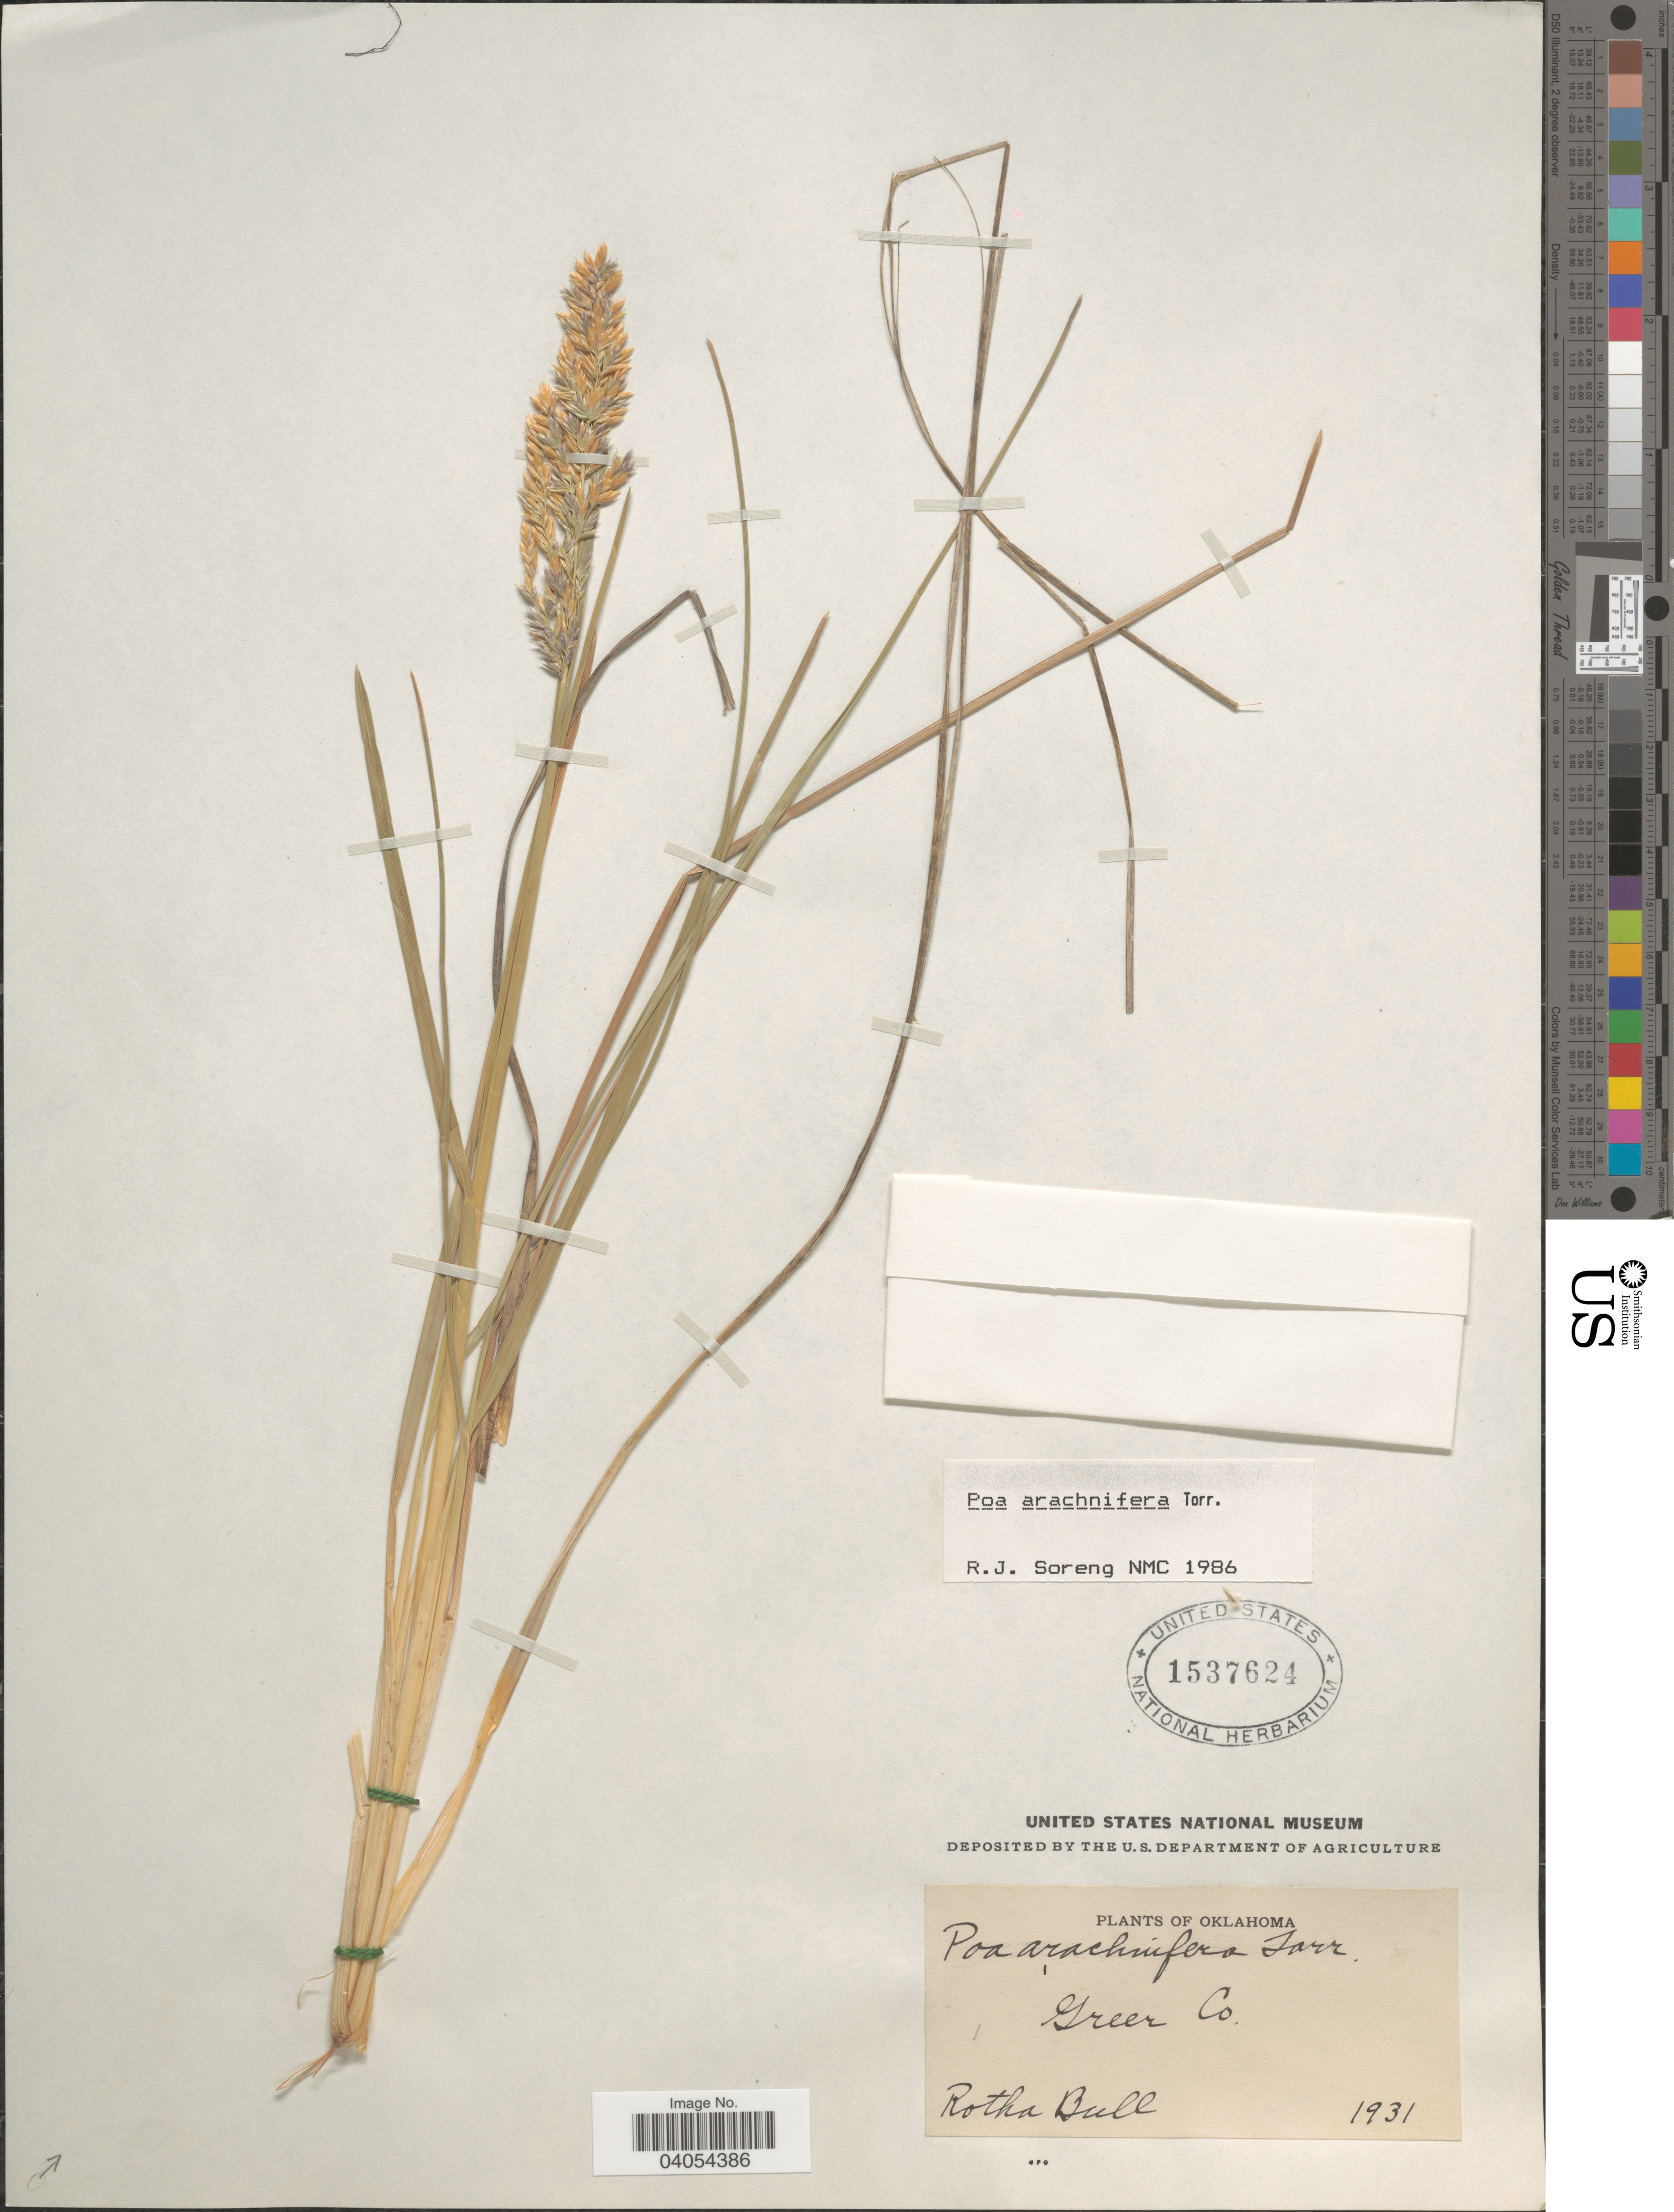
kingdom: Plantae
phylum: Tracheophyta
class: Liliopsida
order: Poales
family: Poaceae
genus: Poa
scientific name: Poa arachnifera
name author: Torr.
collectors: R. Bull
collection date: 1931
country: United States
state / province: Oklahoma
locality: Greer Co.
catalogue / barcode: US 1537624